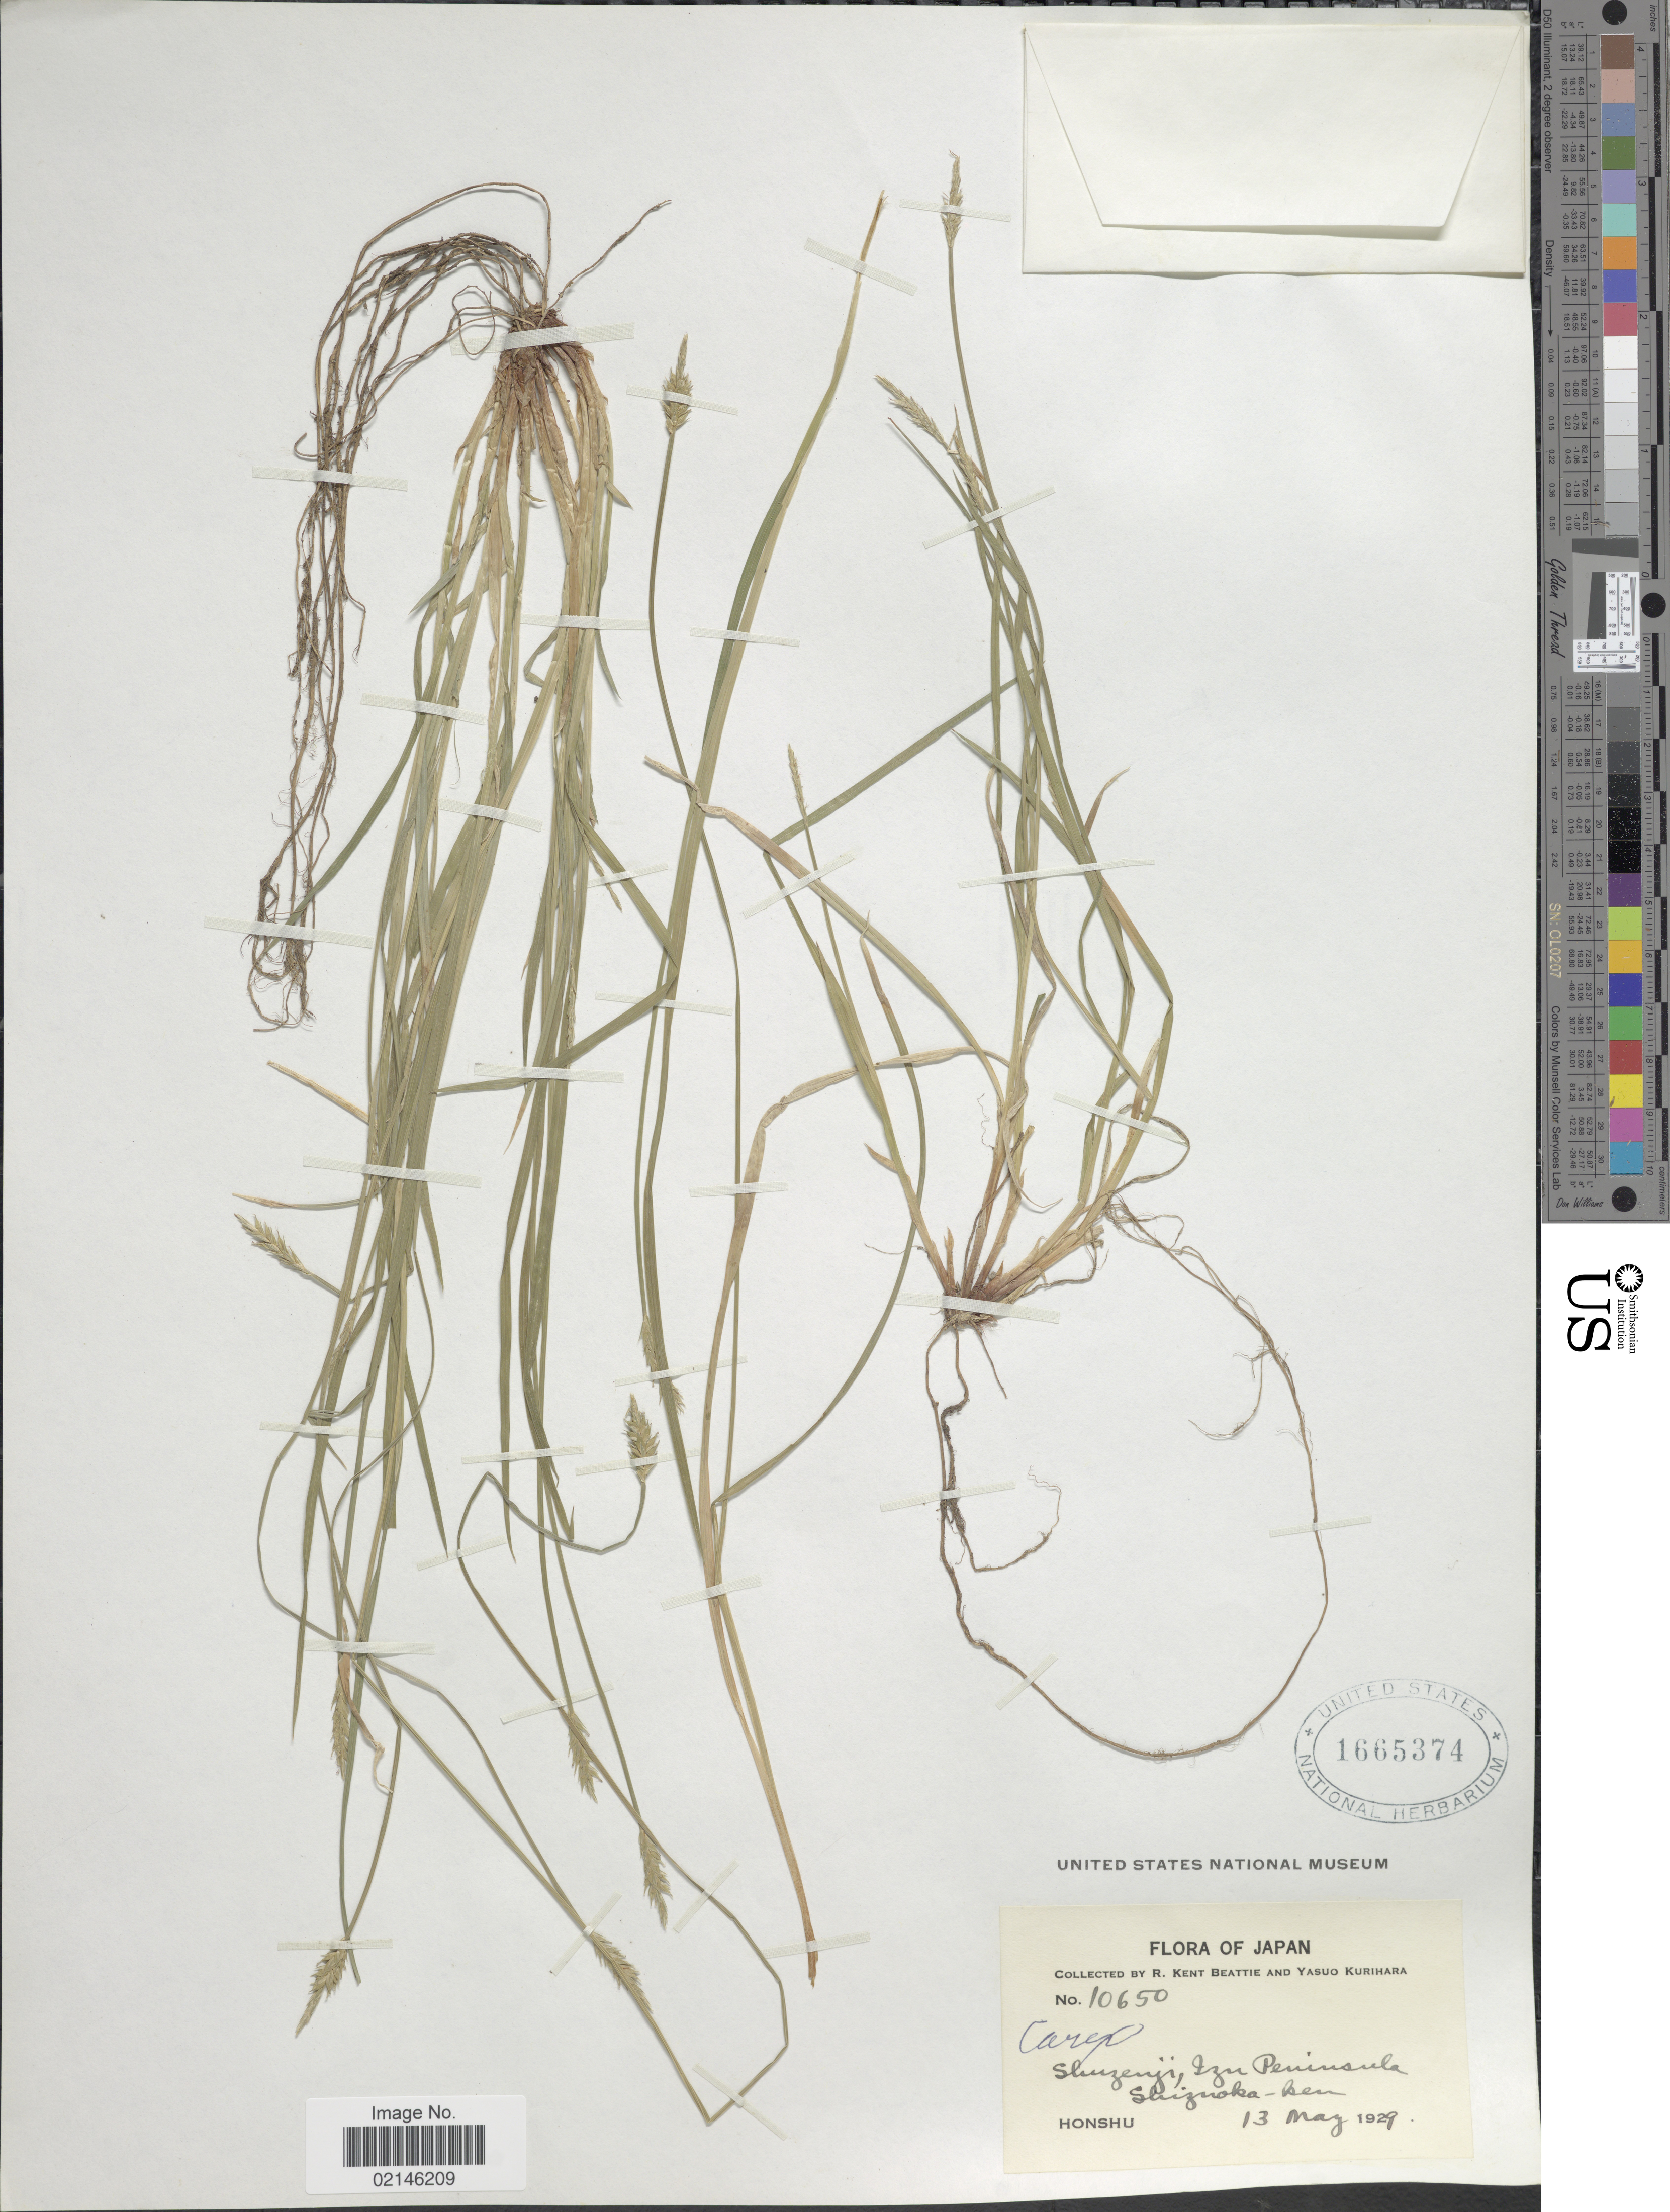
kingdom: Plantae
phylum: Tracheophyta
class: Liliopsida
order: Poales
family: Cyperaceae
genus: Carex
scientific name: Carex sp.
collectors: R. K. Beattie & Y. Kurihara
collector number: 10650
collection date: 1929-05-13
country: Japan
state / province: Sizuoka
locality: Shuzenji, Izu Peninsula Shizuoka-ken. Honshu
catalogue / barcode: US 1665374